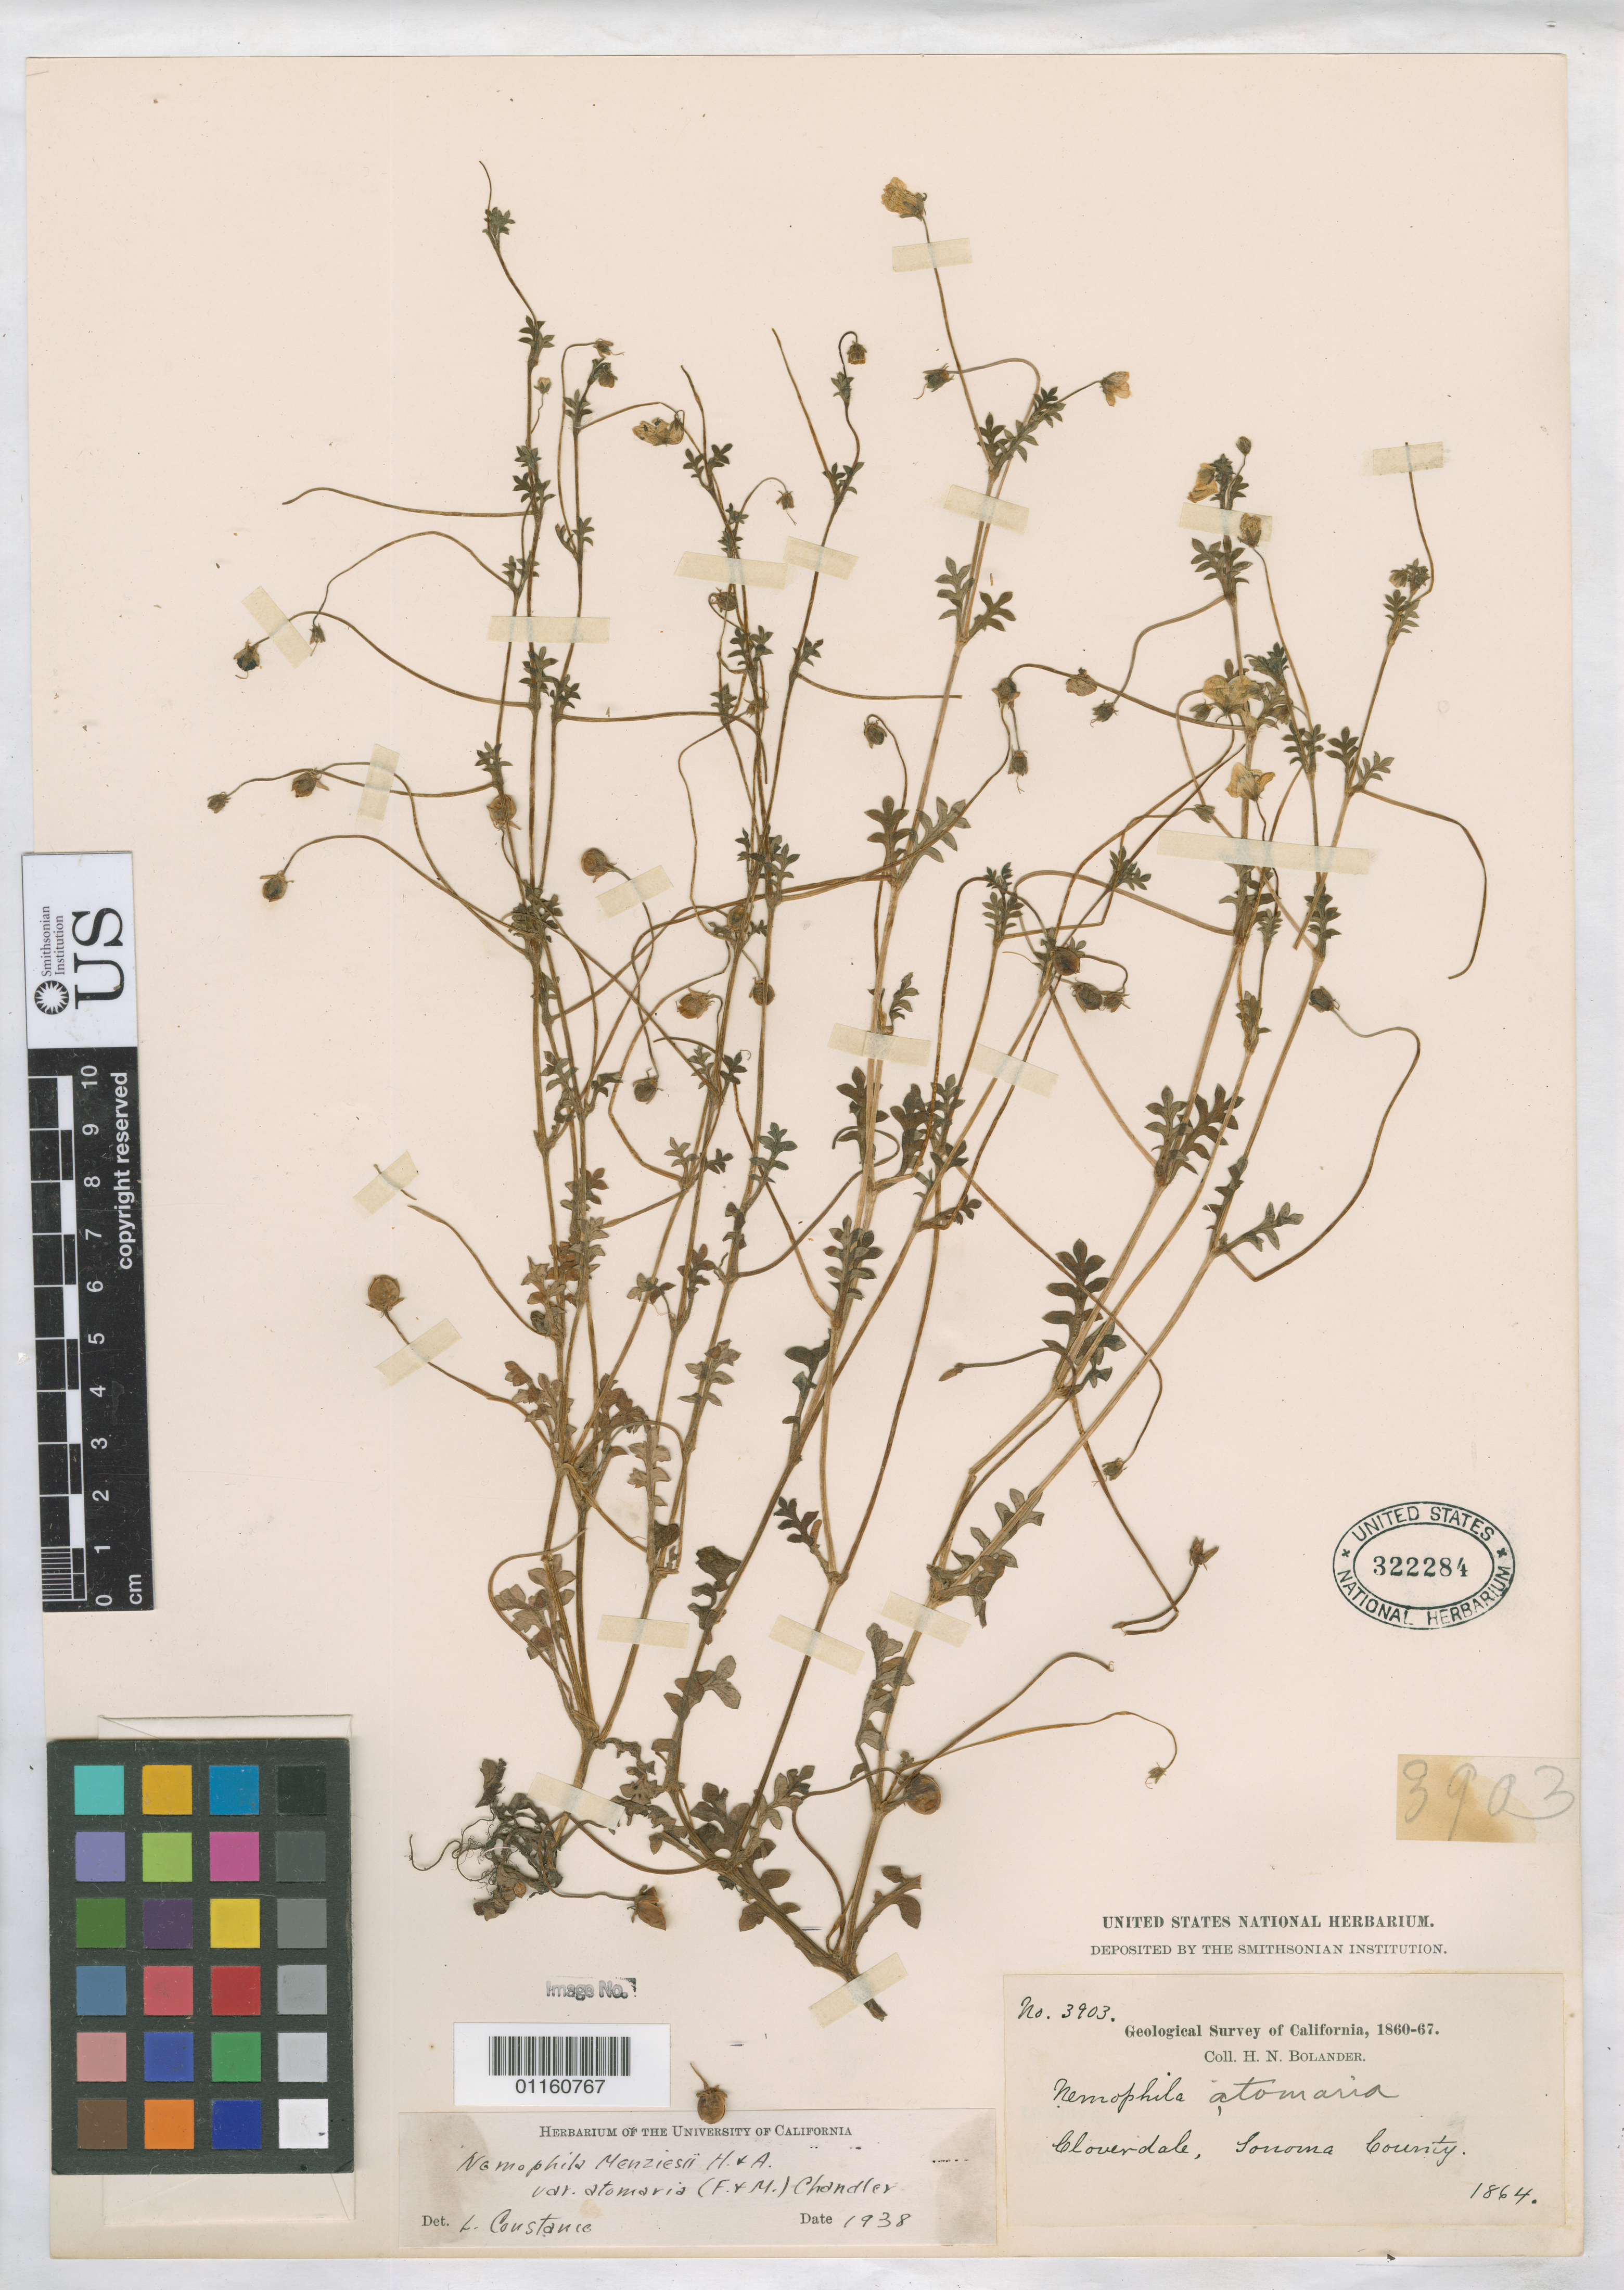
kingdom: Plantae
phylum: Tracheophyta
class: Magnoliopsida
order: Boraginales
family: Hydrophyllaceae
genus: Nemophila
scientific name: Nemophila menziesii var. atomaria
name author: (Fisch. & C.A. Mey.) H.P. Chandler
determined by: Constance, L., (UC), University of California Berkeley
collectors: H. Bolander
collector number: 3903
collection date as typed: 1864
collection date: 1864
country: United States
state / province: California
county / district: Sonoma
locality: Cloverdale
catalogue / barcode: US 322284